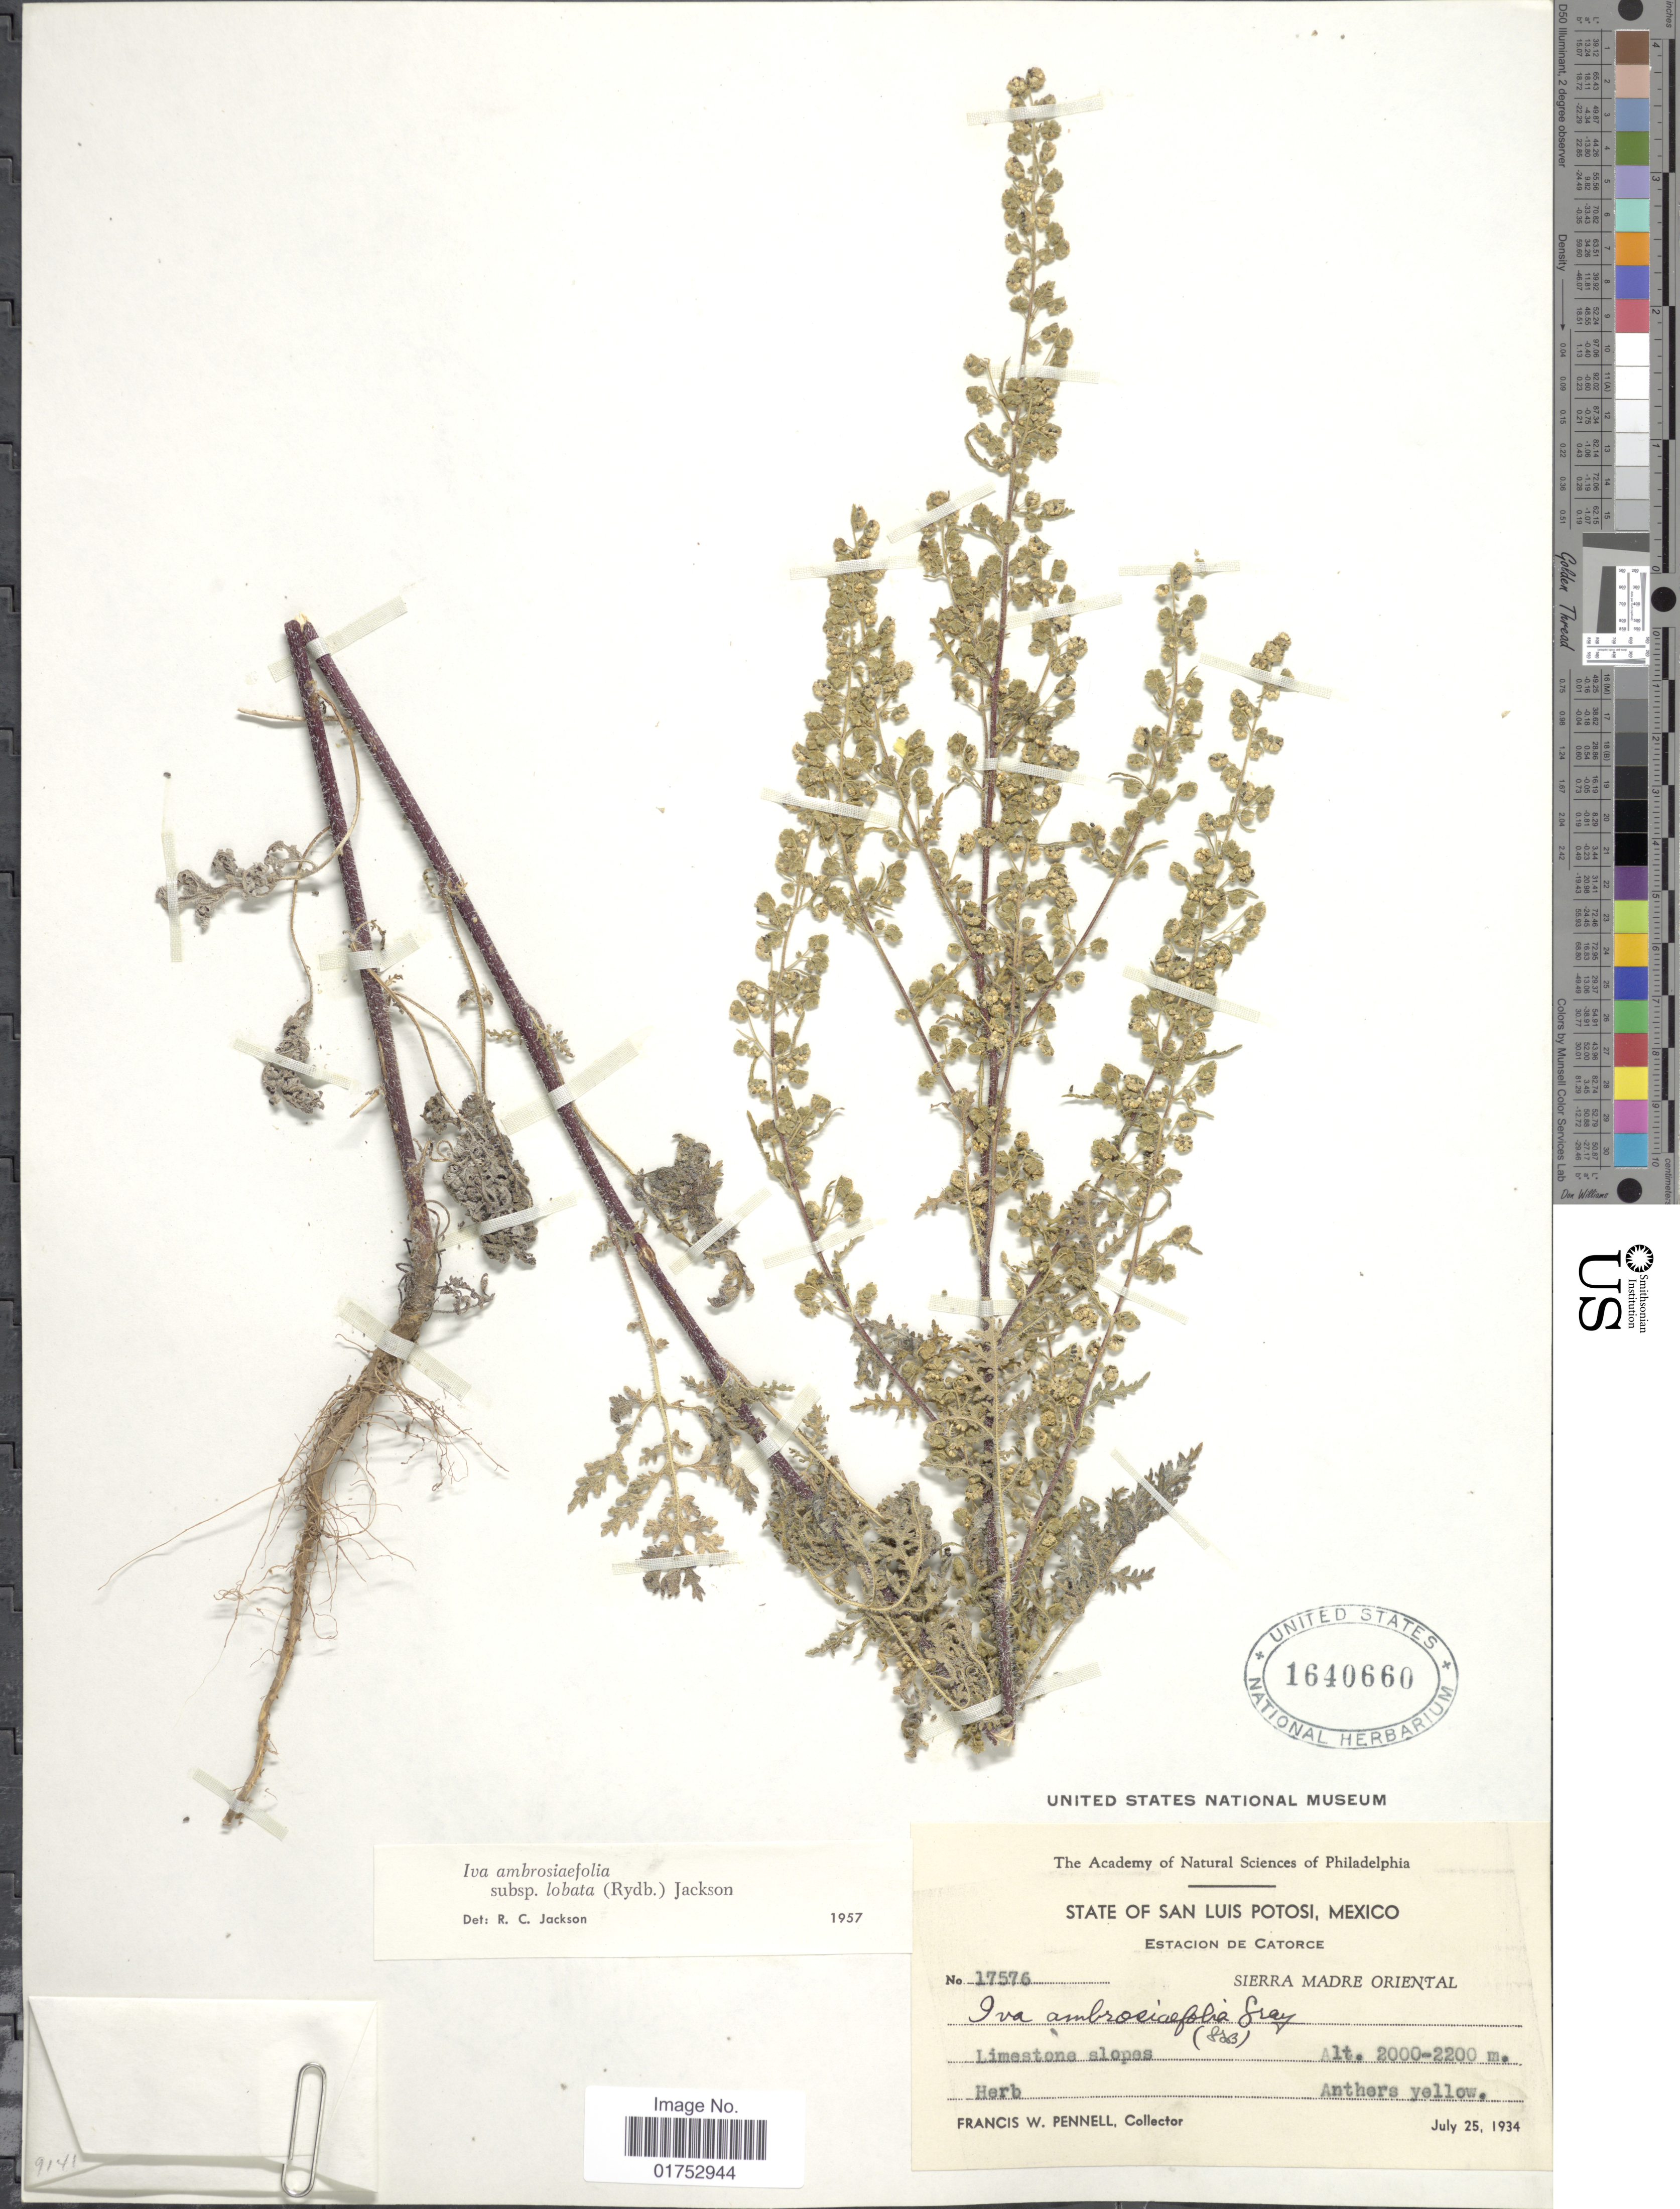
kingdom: Plantae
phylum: Tracheophyta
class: Magnoliopsida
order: Asterales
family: Asteraceae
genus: Iva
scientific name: Iva ambrosiifolia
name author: (A. Gray) A. Gray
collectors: F. W. Pennell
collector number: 17576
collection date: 1934-07-25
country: Mexico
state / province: San Luis Potosí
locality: Estacion de Catorce, Sierra Madre Oriental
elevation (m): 2000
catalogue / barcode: US 1640660